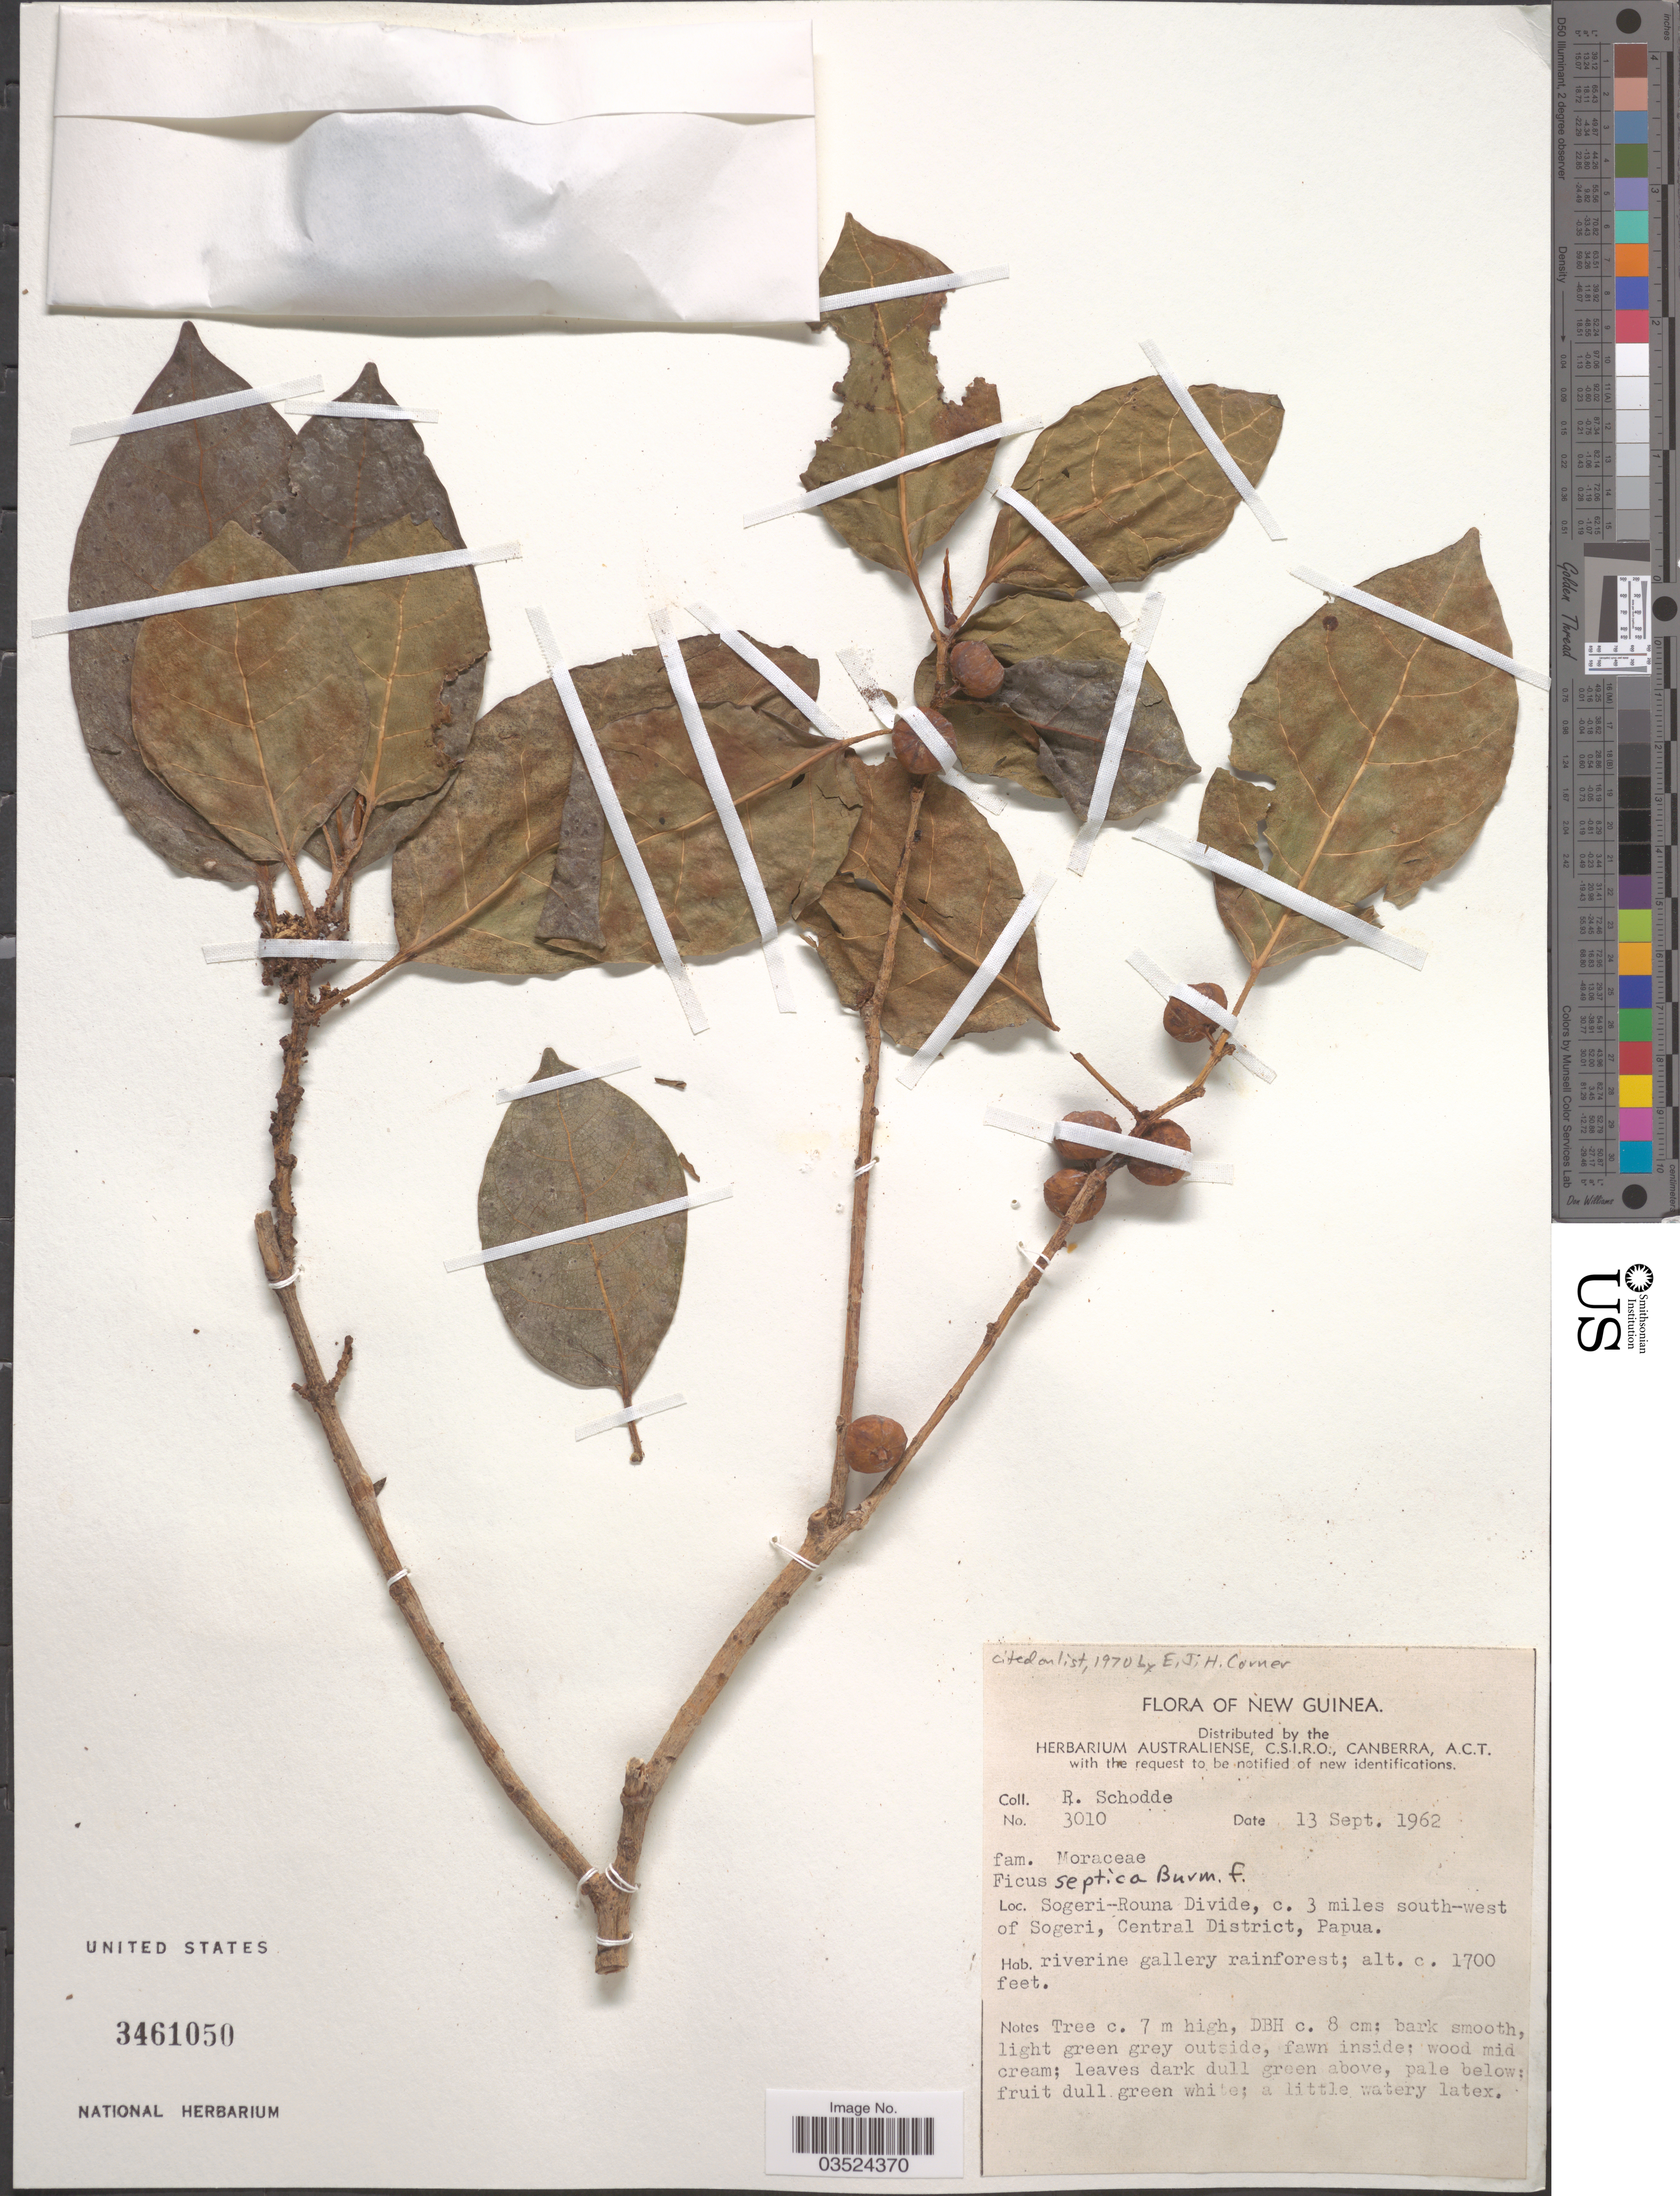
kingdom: Plantae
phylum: Tracheophyta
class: Magnoliopsida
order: Rosales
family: Moraceae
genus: Ficus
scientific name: Ficus septica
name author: Burm. f.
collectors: R. Schodde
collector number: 3010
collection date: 1962-09-13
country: Papua New Guinea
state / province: Central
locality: New Guinea. Sogeri-Rouna Divide, c. 3 miles south-west of Sogeri, Central District, Papua.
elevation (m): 518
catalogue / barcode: US 3461050